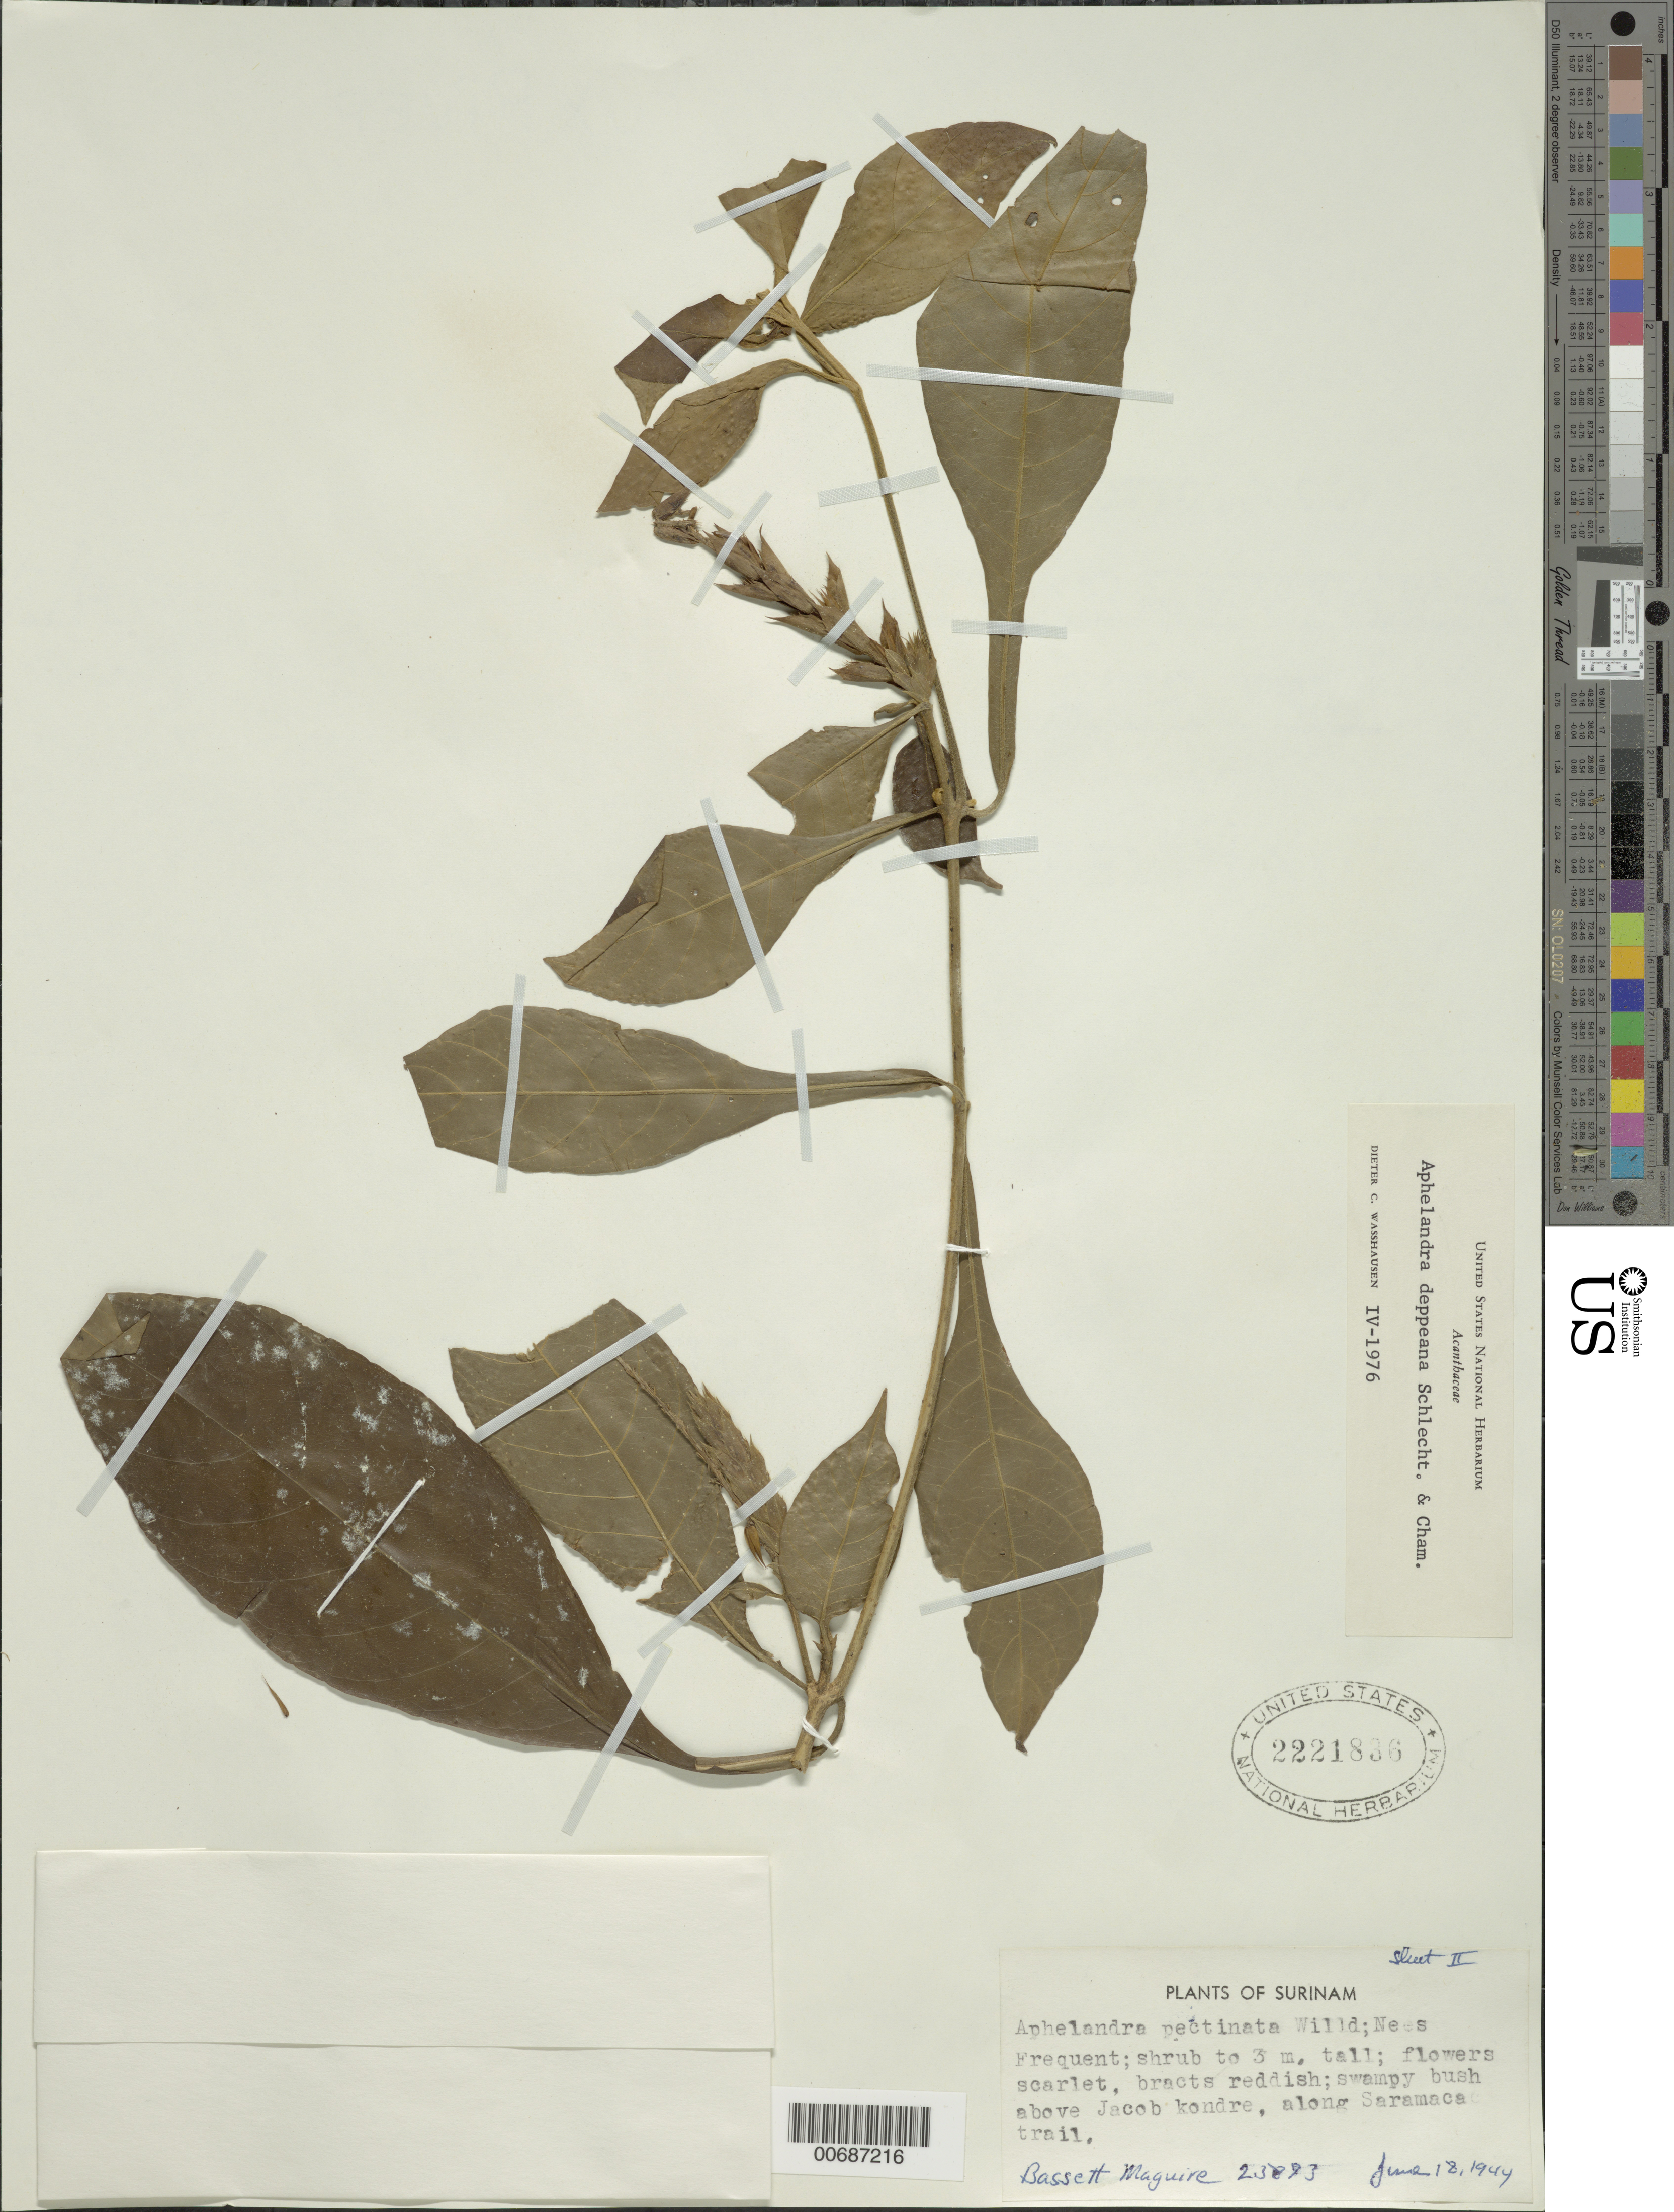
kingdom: Plantae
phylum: Tracheophyta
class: Magnoliopsida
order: Lamiales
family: Acanthaceae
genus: Aphelandra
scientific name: Aphelandra scabra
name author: (Vahl) Sm.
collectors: B. Maguire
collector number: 23893*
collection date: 1944-06-18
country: Suriname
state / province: Saramacca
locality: Above Jacob kondre, along Saramaca trail.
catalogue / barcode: US 2221836